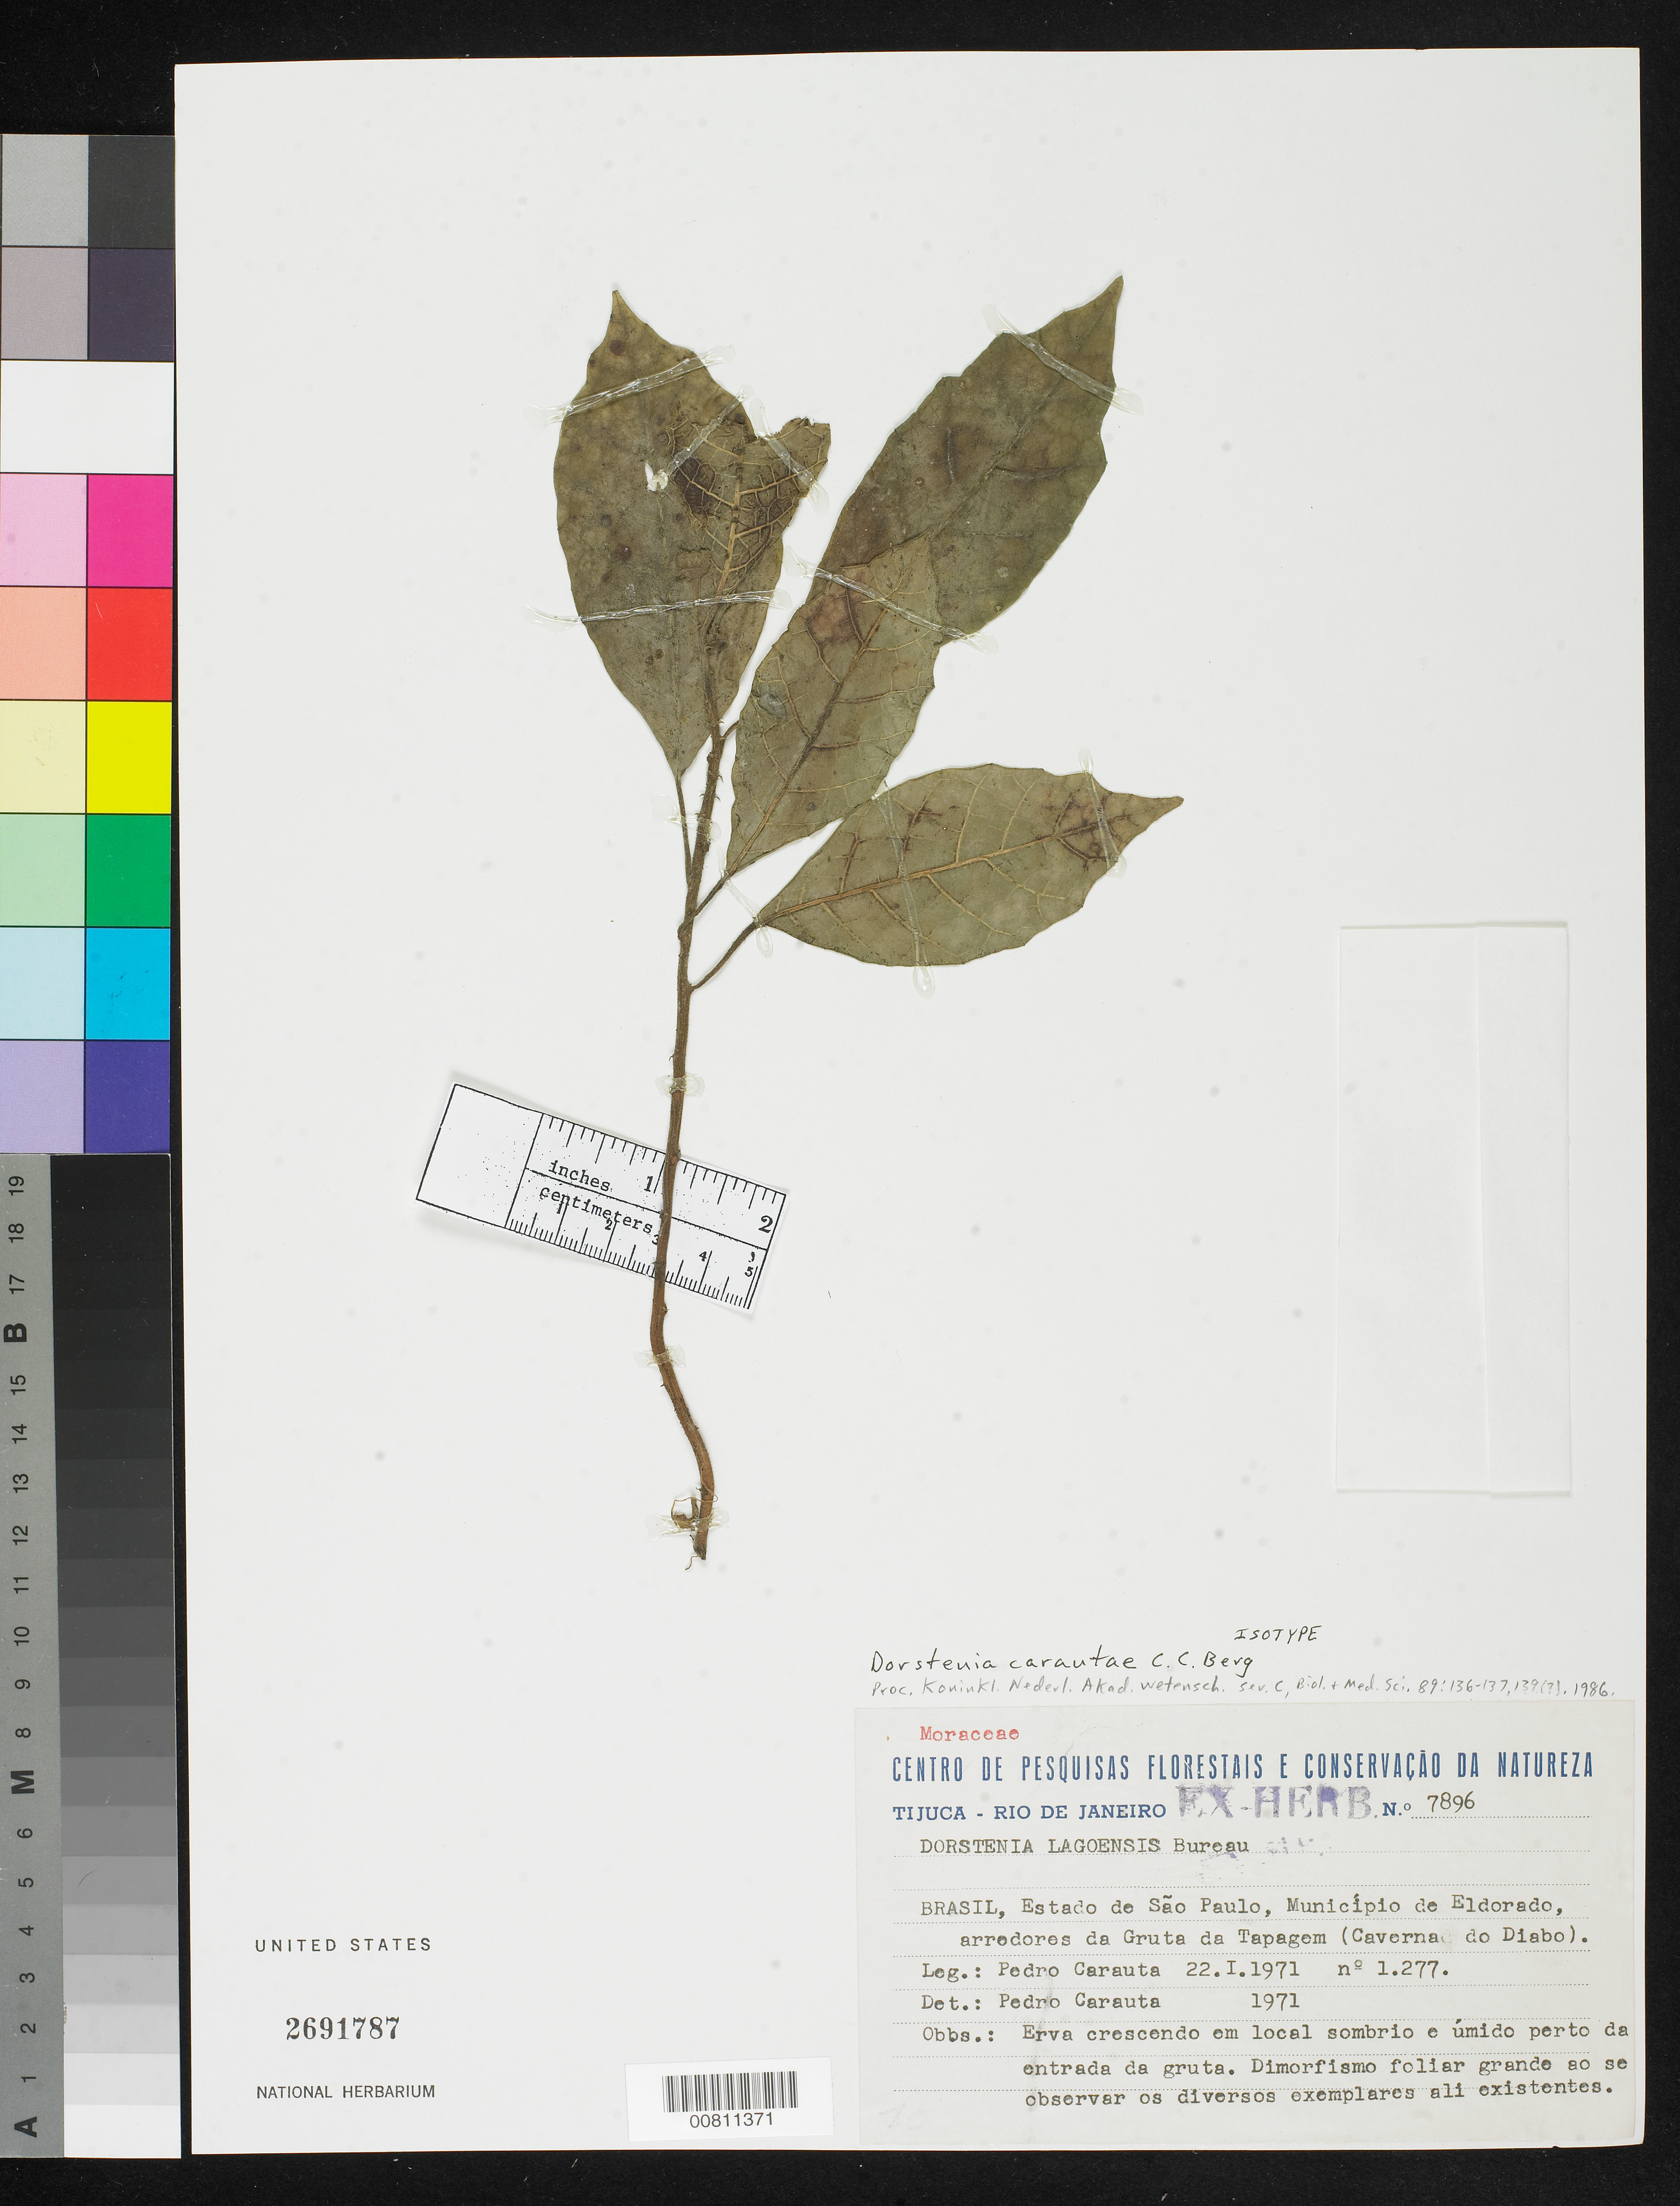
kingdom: Plantae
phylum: Tracheophyta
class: Magnoliopsida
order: Rosales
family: Moraceae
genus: Dorstenia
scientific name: Dorstenia carautae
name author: C.C. Berg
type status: Isotype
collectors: P. Carauta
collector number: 1277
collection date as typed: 22 Jan 1971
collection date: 1971-01-22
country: Brazil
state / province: São Paulo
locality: Brasil, Estado de São Paulo, Município de Eldorado, arrodores da Gruta da Tapagem (Caverna do Diabo).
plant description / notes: Holotype at RB.; Herb. No. 7896.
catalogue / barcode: US 2691787